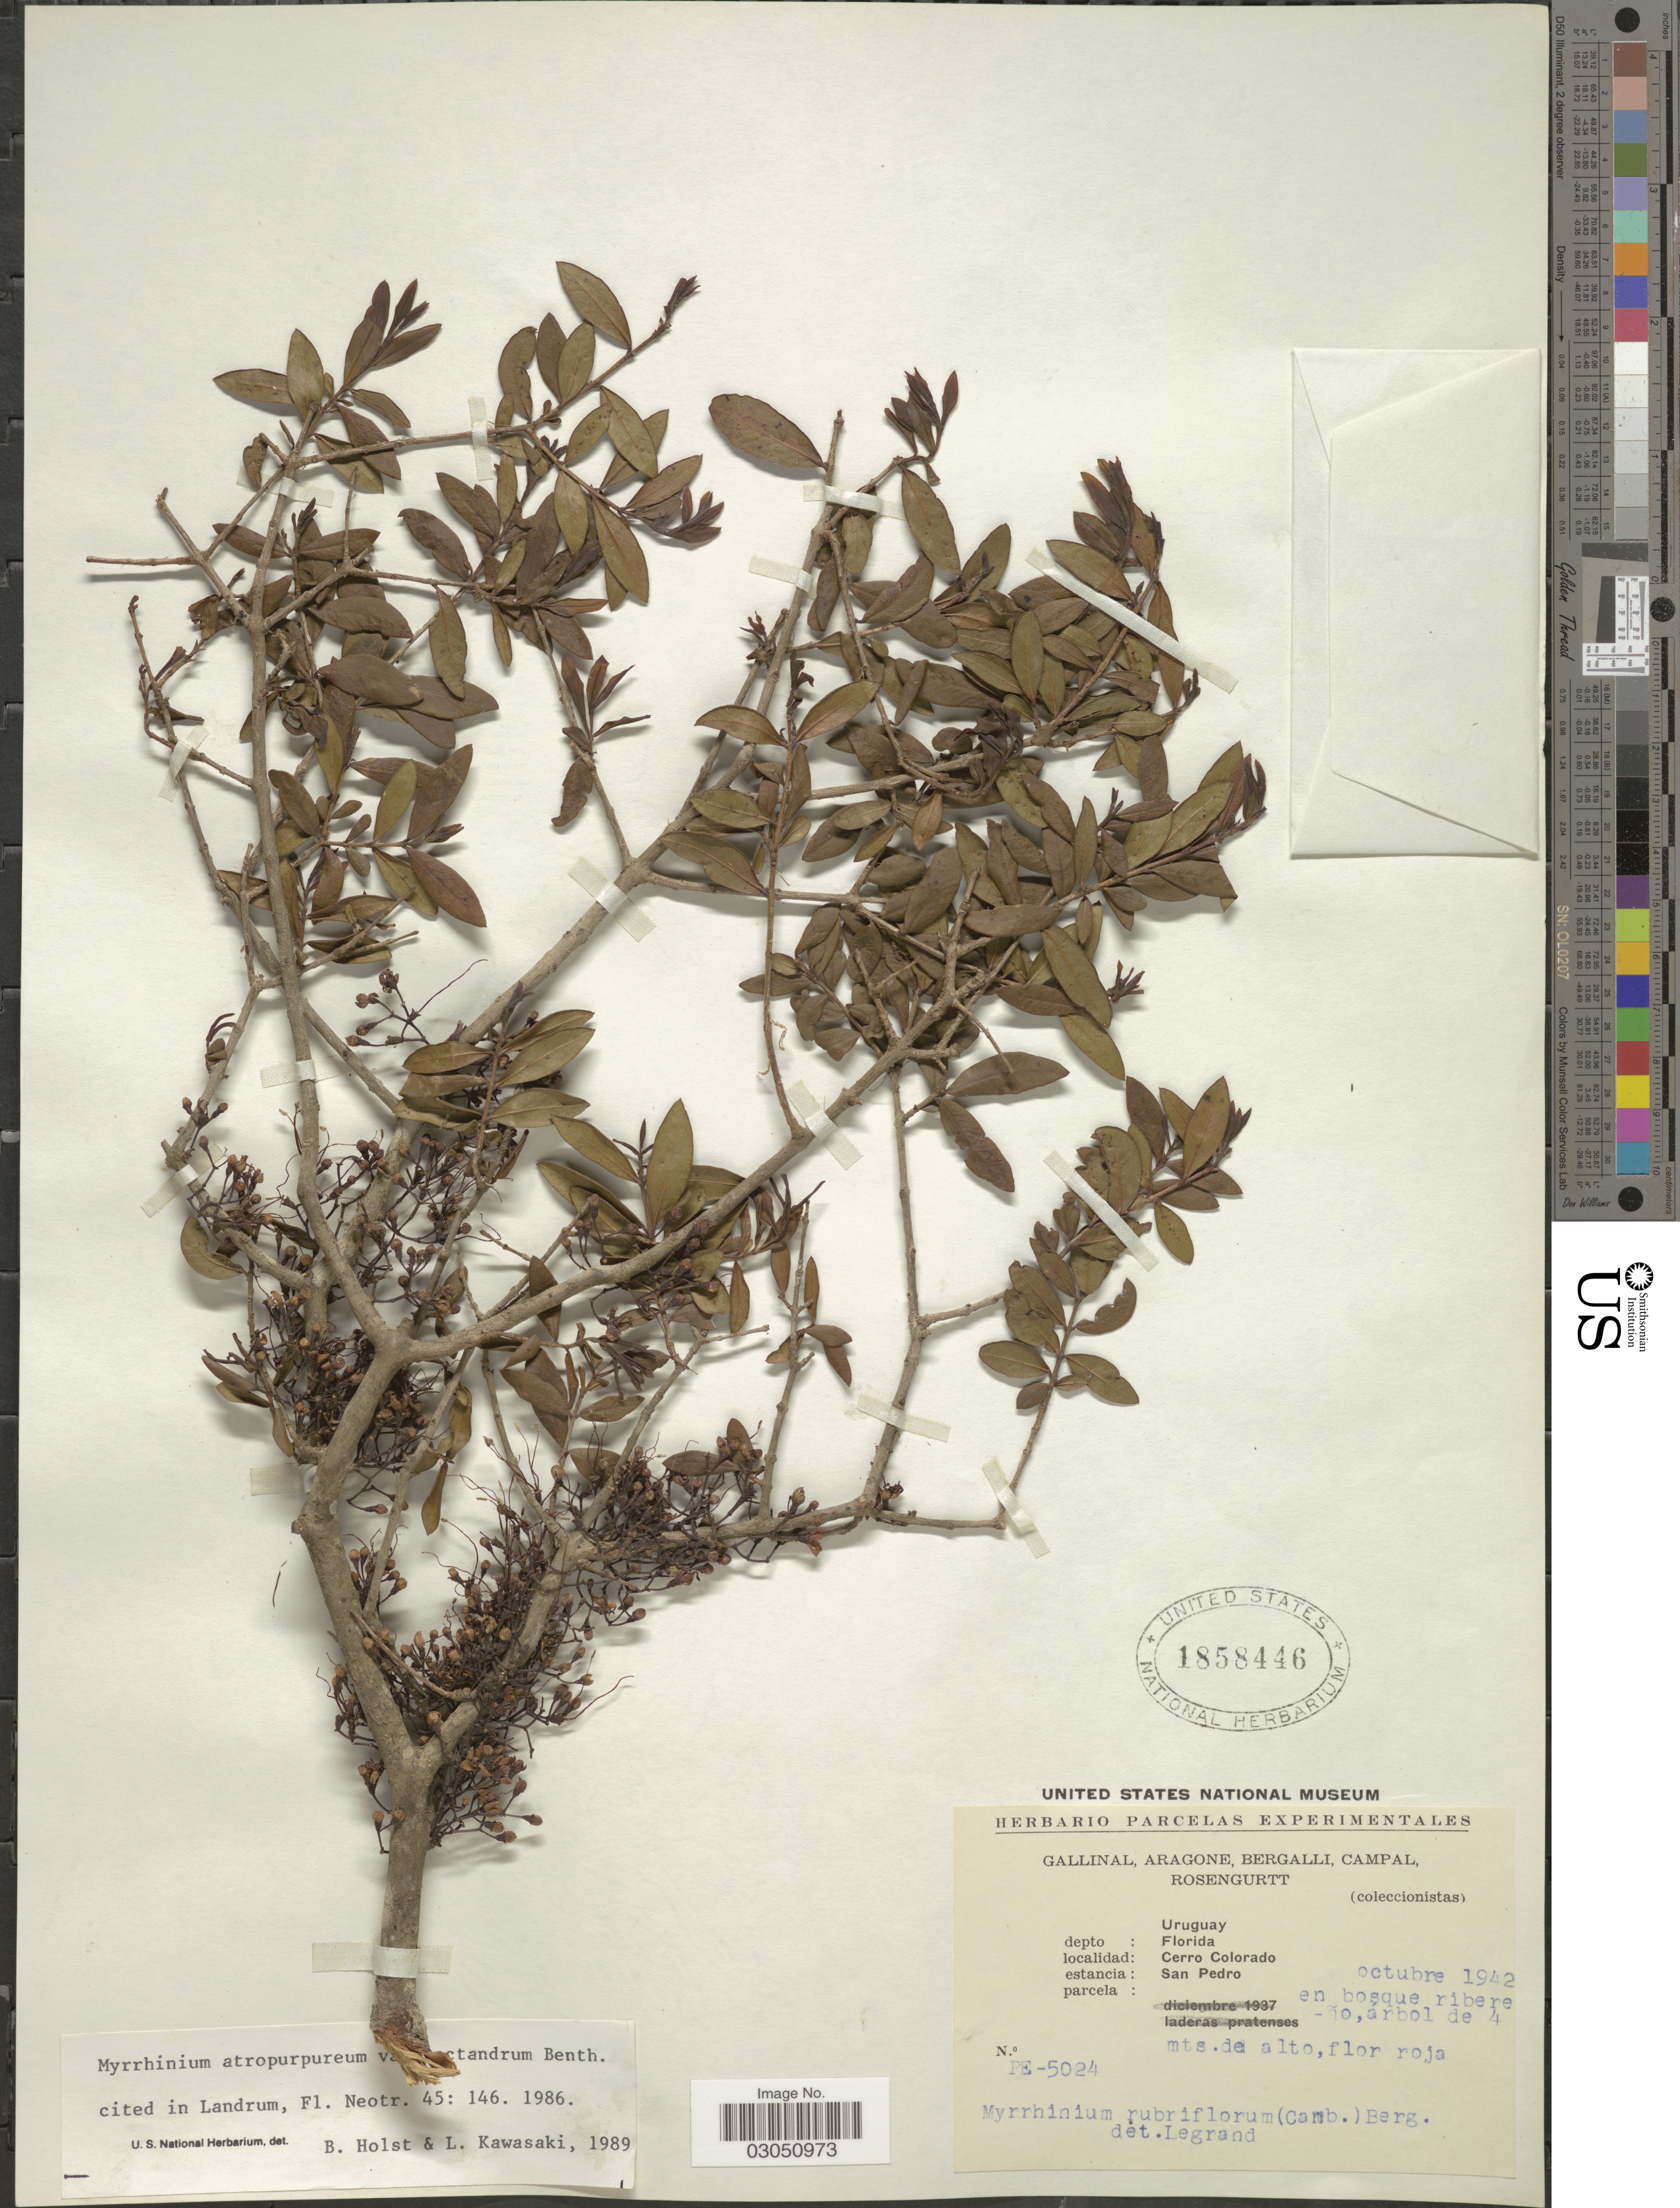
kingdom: Plantae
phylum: Tracheophyta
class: Magnoliopsida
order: Myrtales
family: Myrtaceae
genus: Myrrhinium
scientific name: Myrrhinium atropurpureum var. octandrum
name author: Benth.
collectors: -. Gallinal, -- Aragone, -- Bergalli, -- Campal & Rosengurtt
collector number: PE-5024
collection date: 1942-10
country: Uruguay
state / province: Florida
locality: Depto: Florida. Cerro Colorado. Estancia: San Pedro.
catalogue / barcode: US 1858446